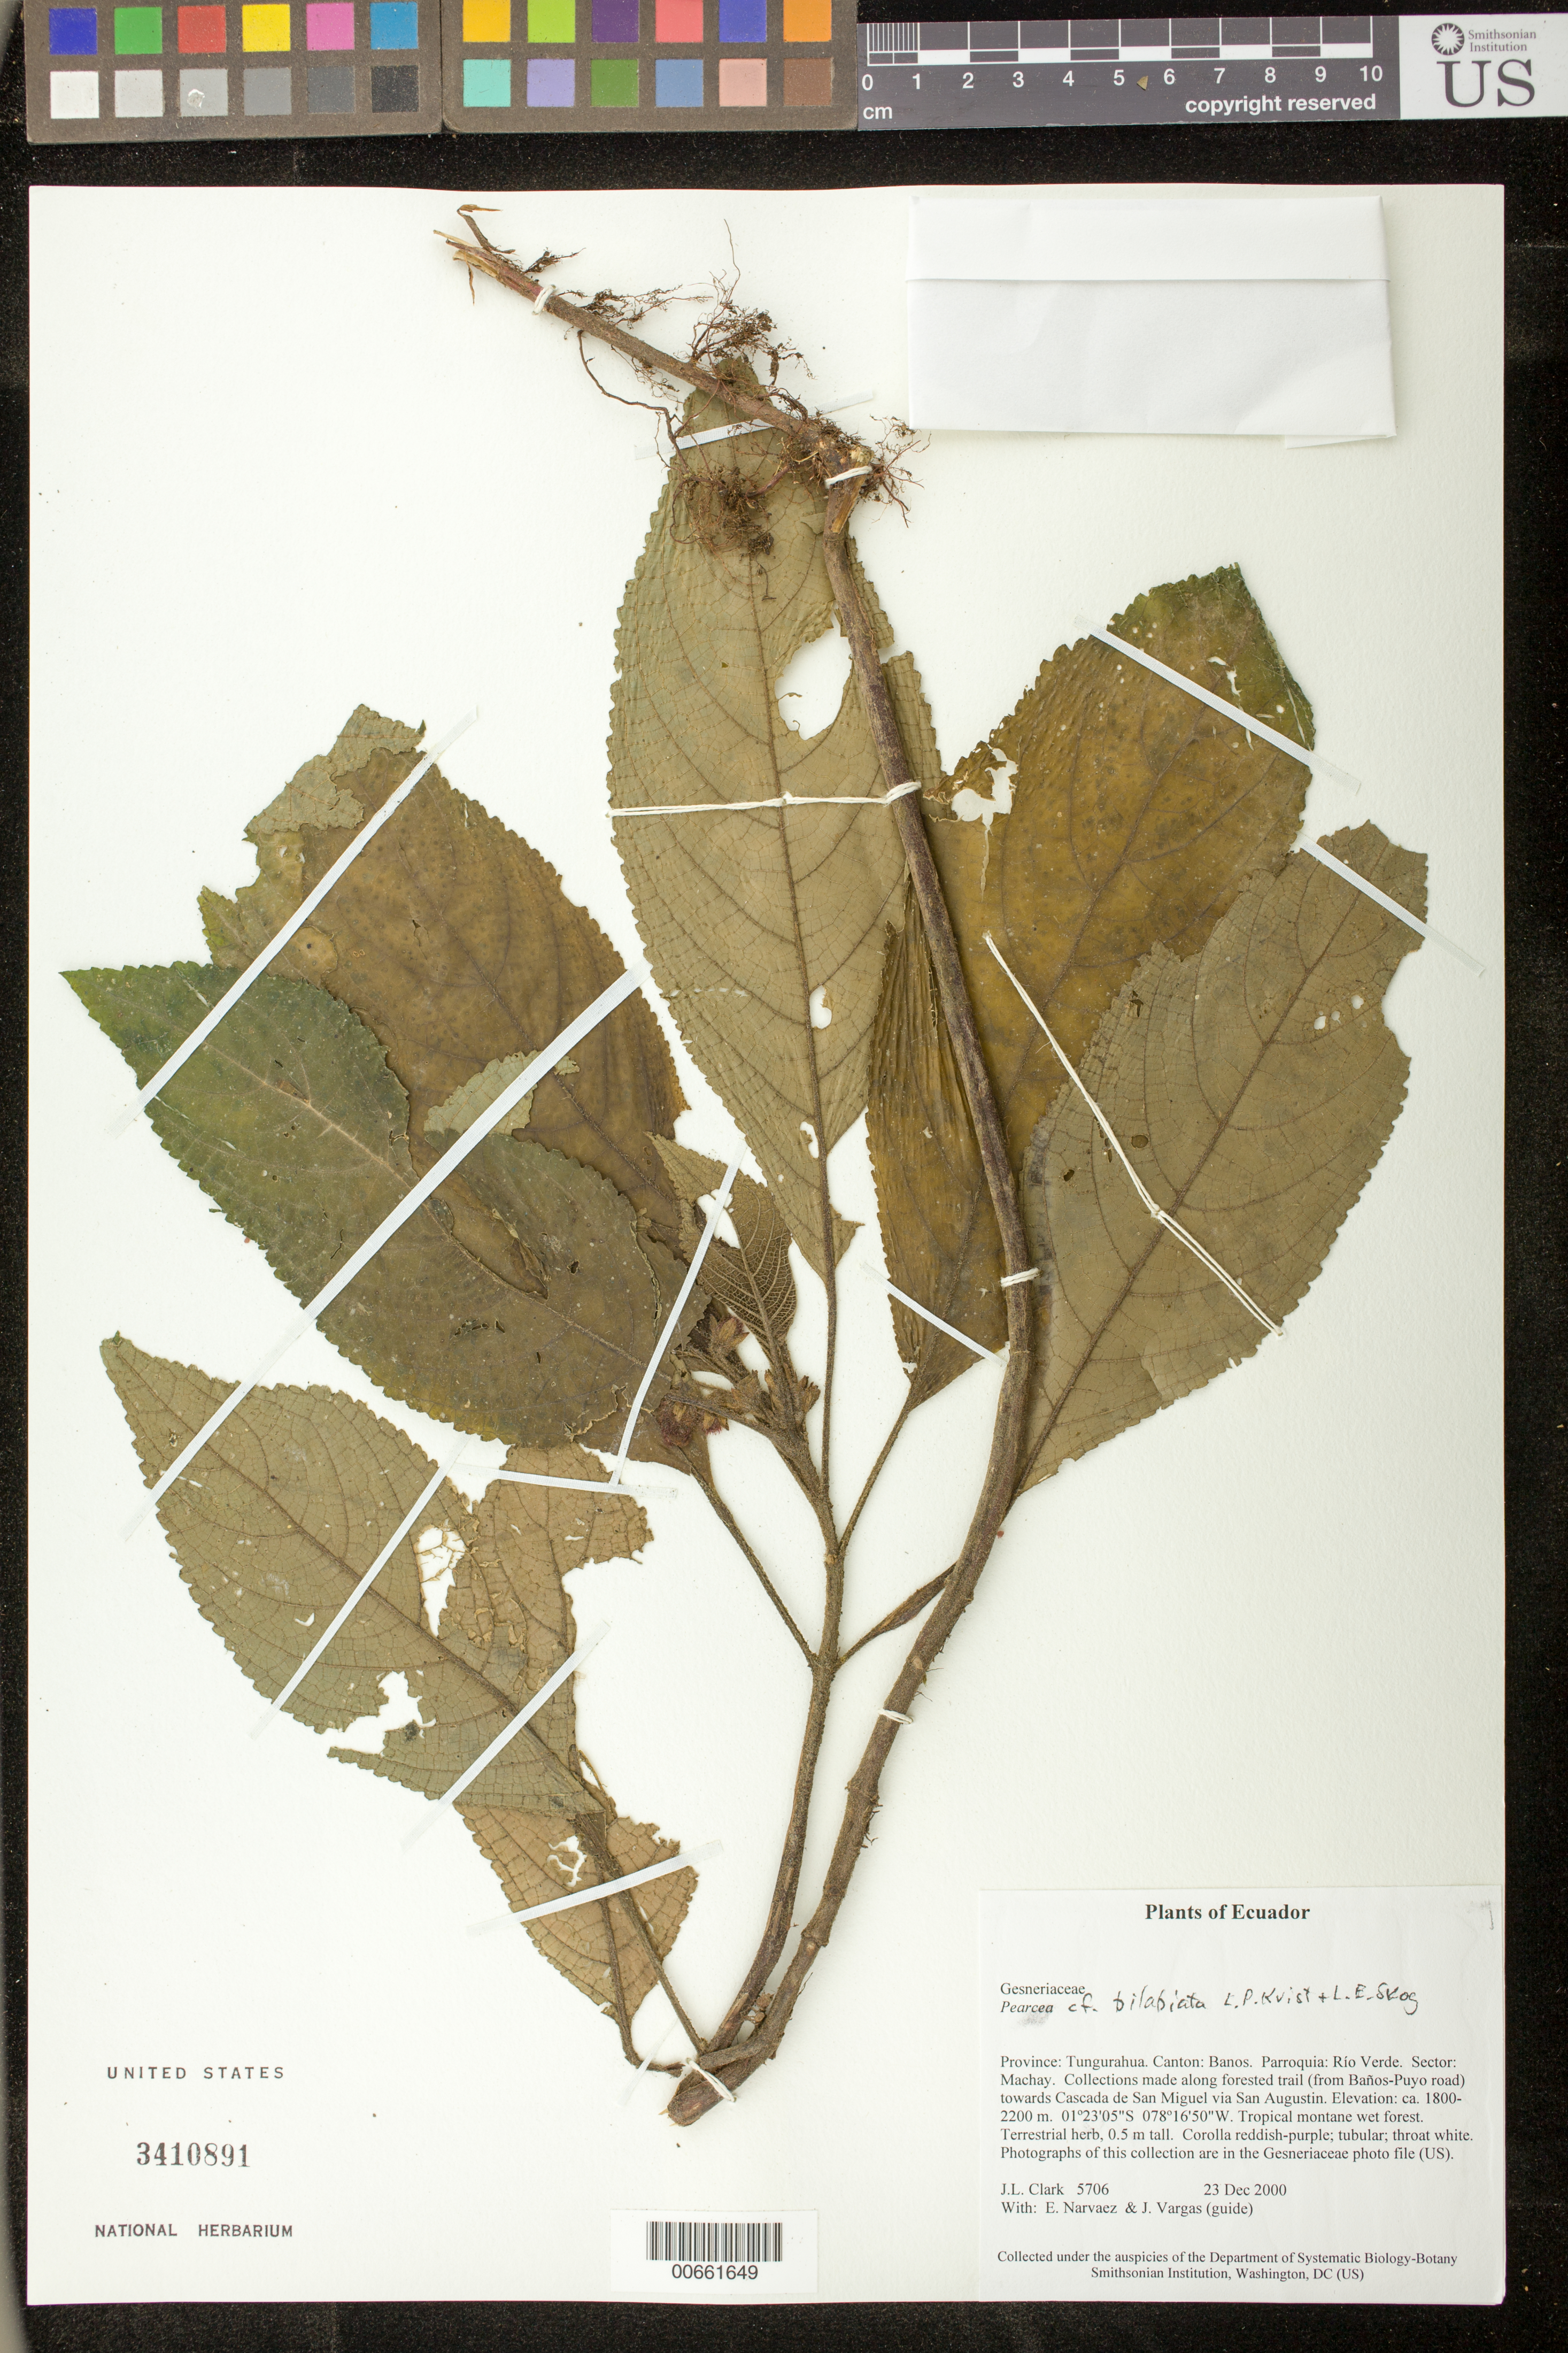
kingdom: Plantae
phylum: Tracheophyta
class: Magnoliopsida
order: Lamiales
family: Gesneriaceae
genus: Pearcea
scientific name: Pearcea bilabiata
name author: L.P. Kvist & L.E. Skog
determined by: Skog, Laurence E.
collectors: J. L. Clark, E. Narváez & J. Vargas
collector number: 5706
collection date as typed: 23 Dec 2000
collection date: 2000-12-23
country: Ecuador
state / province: Tungurahua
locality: Cantón: Banos. Parroquia: Río Verde. Sector: Machay. Collections made along forested trail (from Baños-Puyo road) towards Cascada de San Miguel via San Augustin.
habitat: Tropical montane wet forest.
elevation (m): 1800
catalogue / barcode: US 3410891